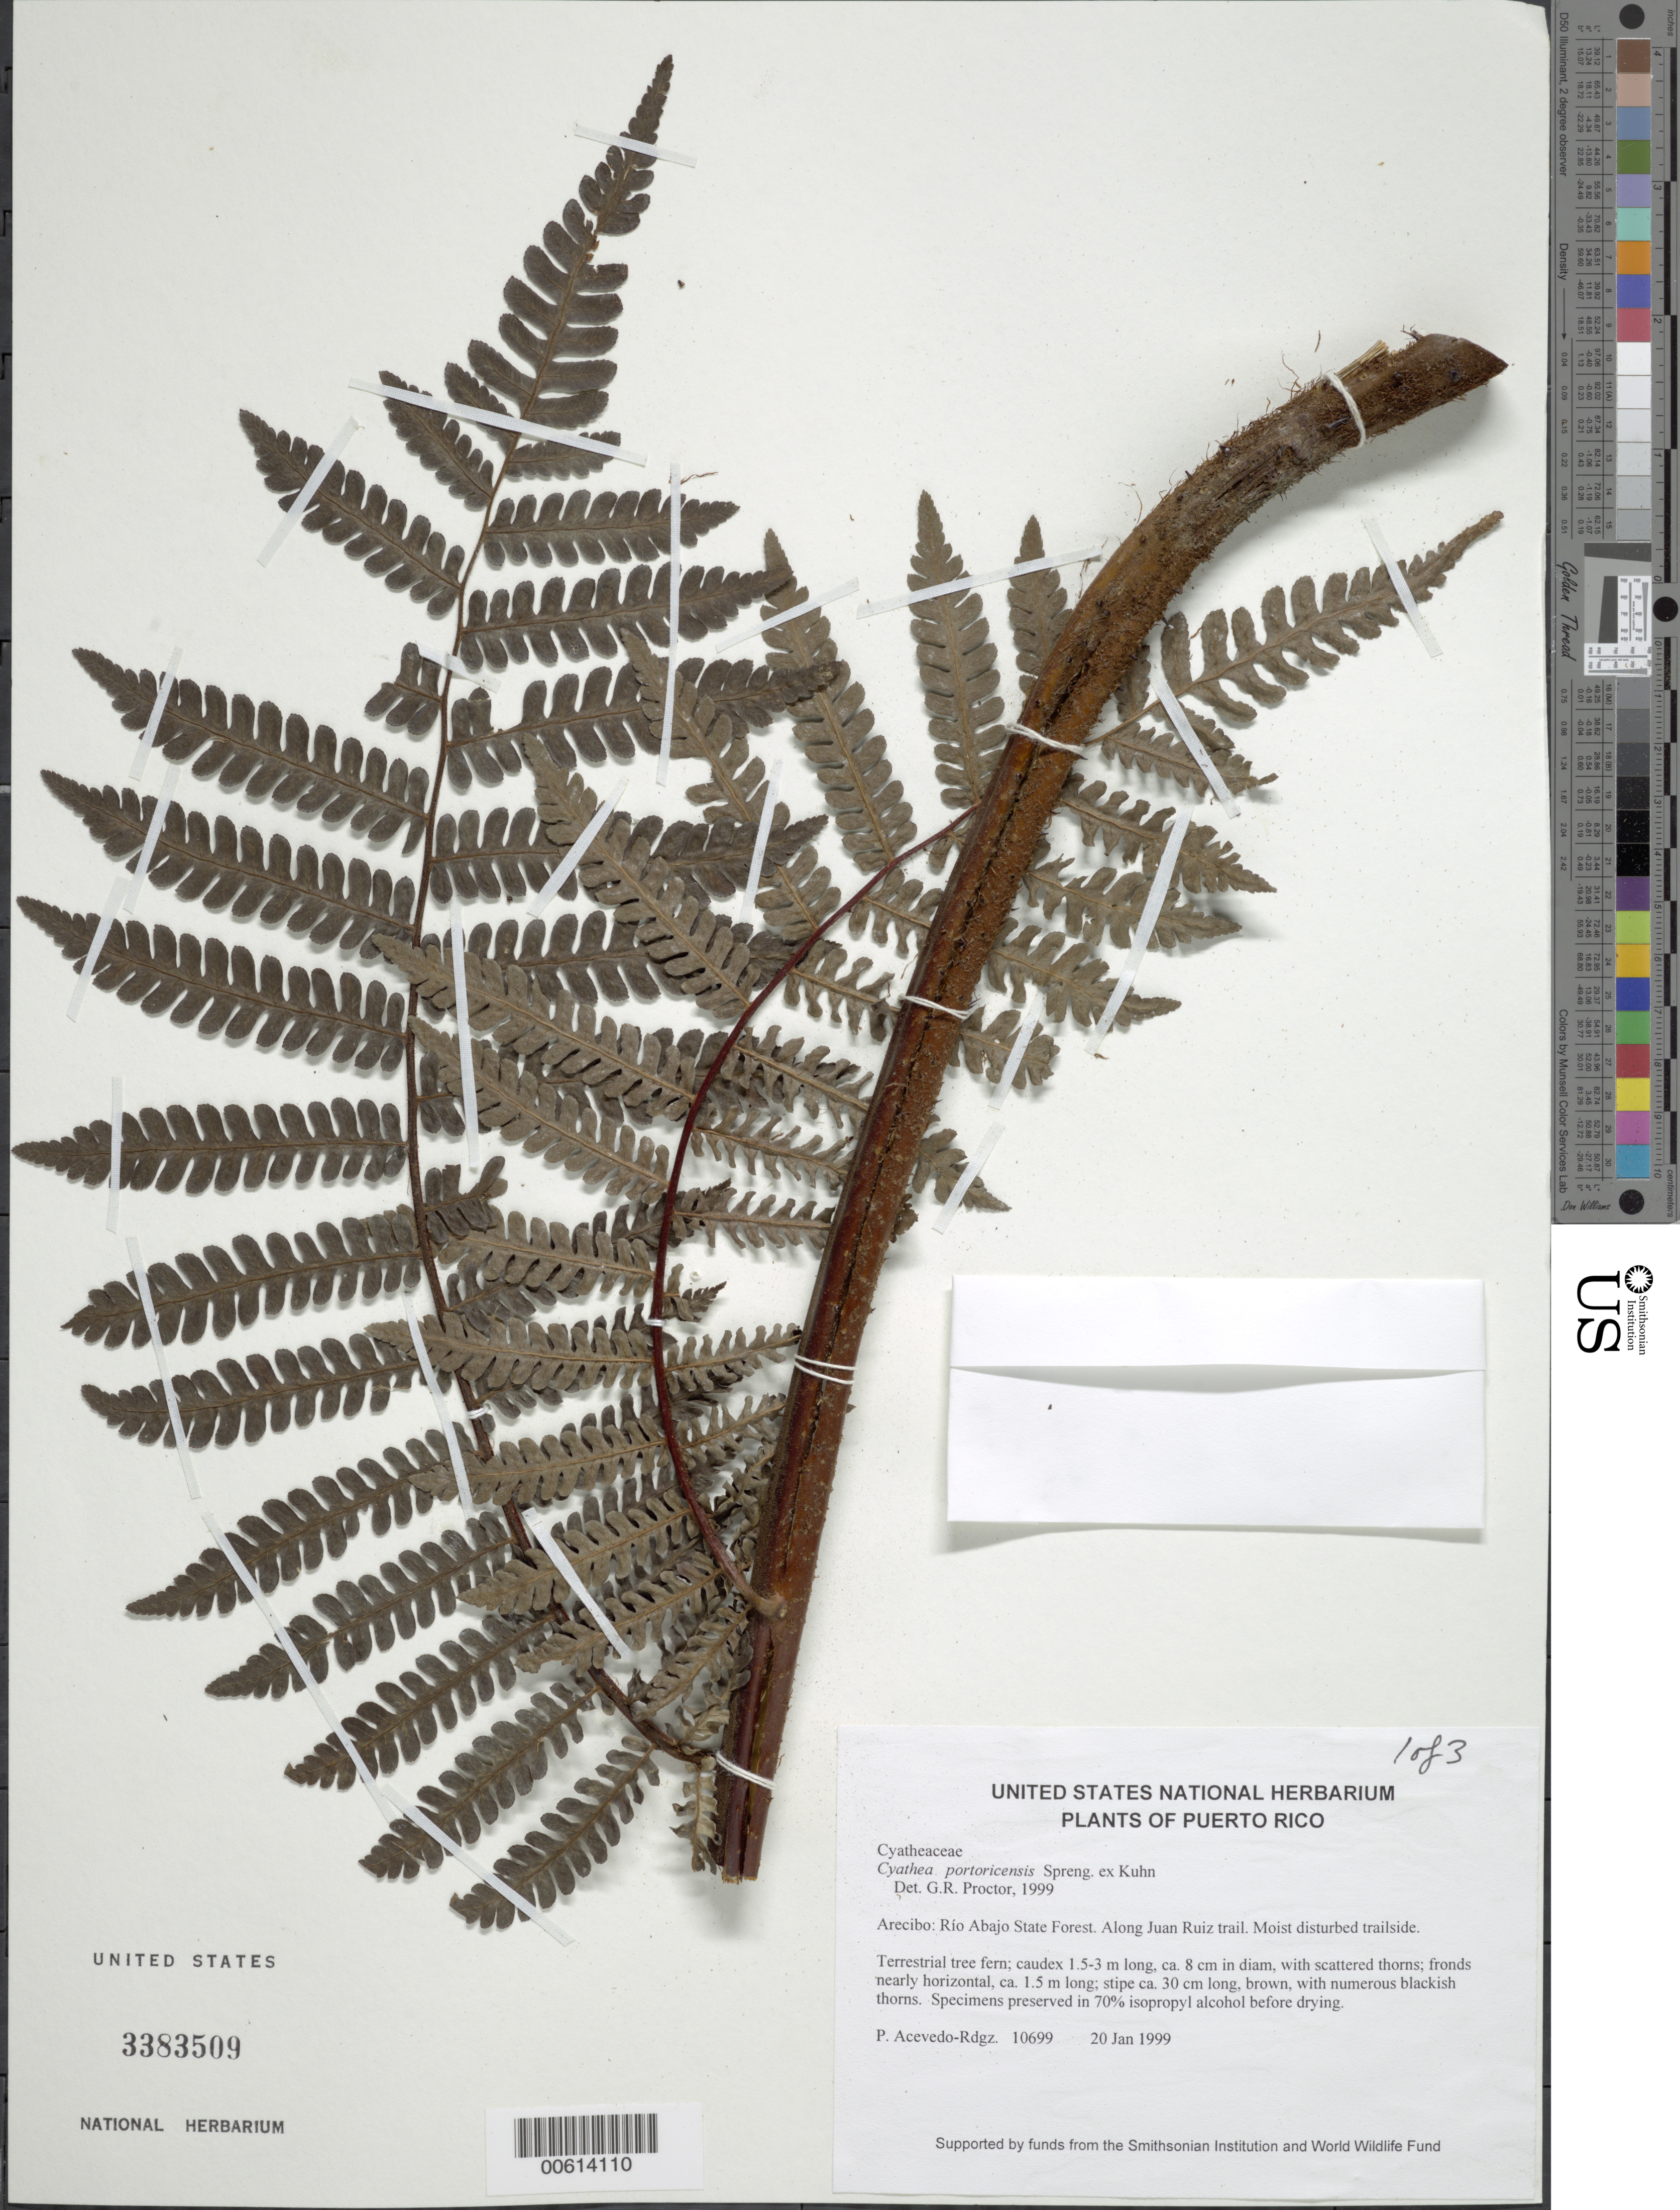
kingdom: Plantae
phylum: Tracheophyta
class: Polypodiopsida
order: Cyatheales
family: Cyatheaceae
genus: Alsophila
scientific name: Alsophila portoricensis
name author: (Spreng. ex Kuhn) D.S. Conant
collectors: P. Acevedo-Rodr.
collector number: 10699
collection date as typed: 20 Jan 1999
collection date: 1999-01-20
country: Puerto Rico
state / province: Arecibo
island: Puerto Rico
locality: Arecibo; Río Abajo State Forest. Along Juan Ruiz trail.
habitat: Moist disturbed trailside.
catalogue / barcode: US 3383509